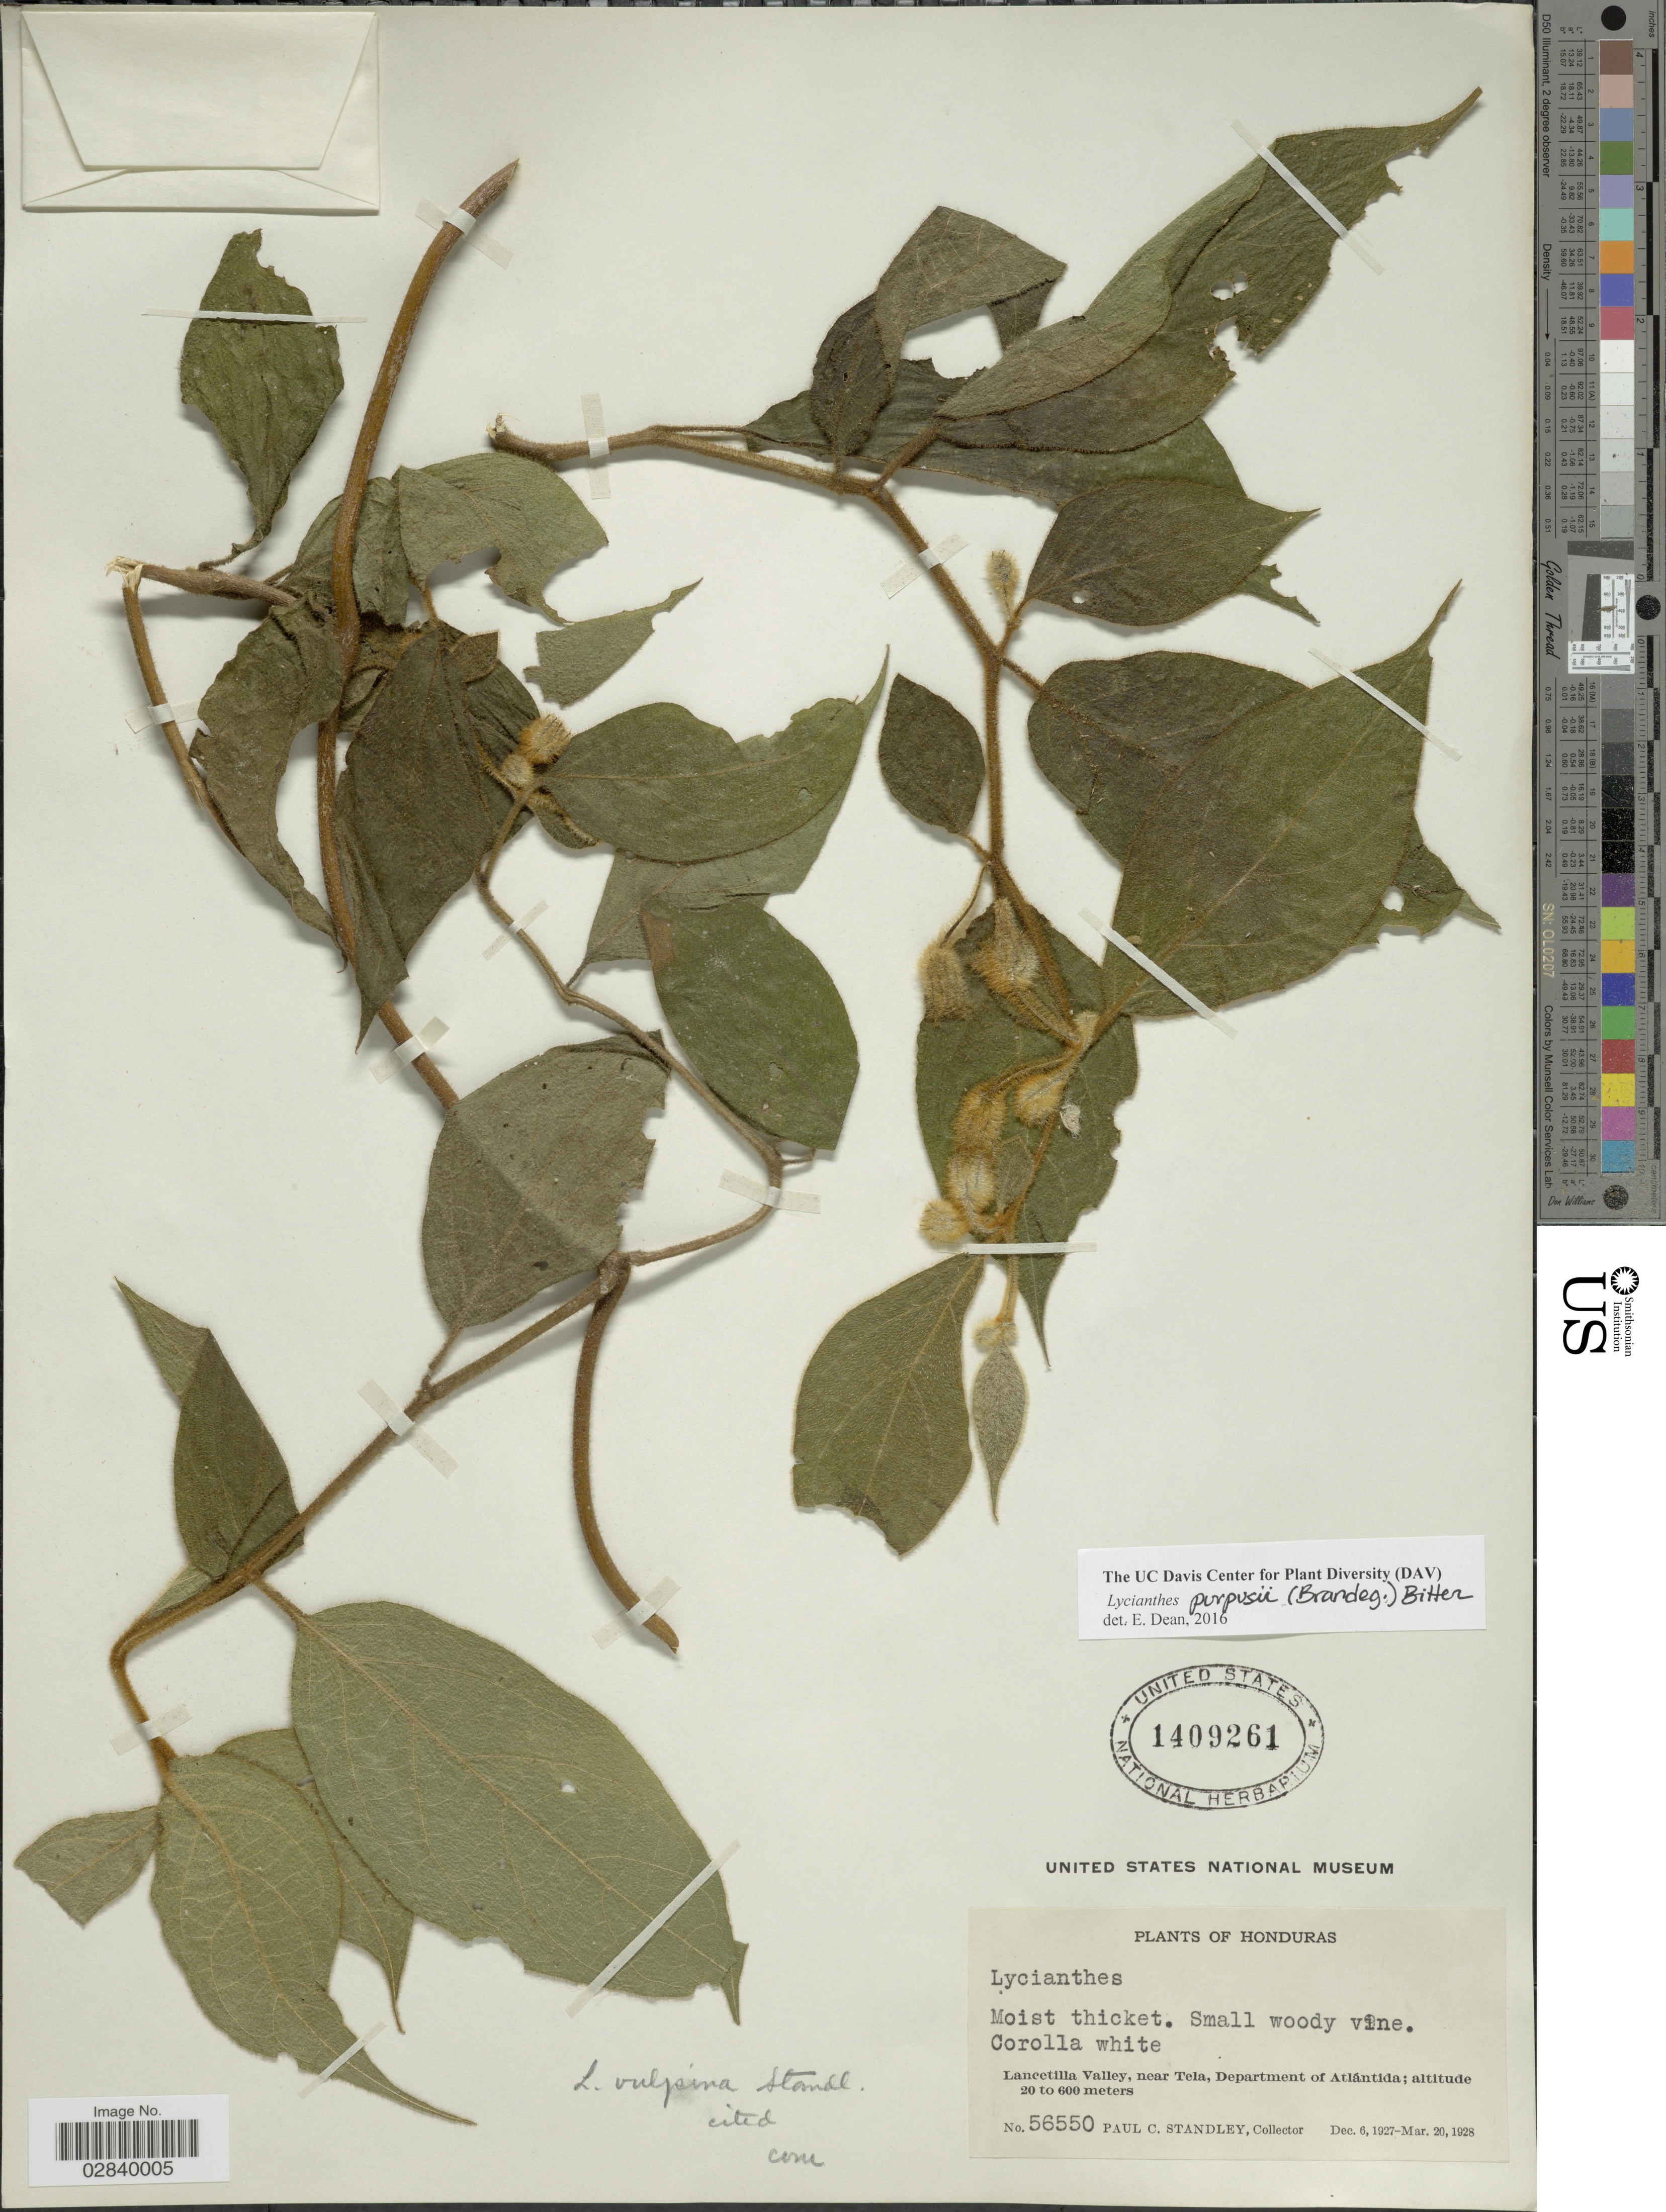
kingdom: Plantae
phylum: Tracheophyta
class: Magnoliopsida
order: Solanales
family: Solanaceae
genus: Lycianthes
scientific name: Lycianthes purpusii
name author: (Brandegee) Bitter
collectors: P. C. Standley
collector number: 56550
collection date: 1927-12-06/1928-03-20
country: Honduras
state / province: Atlántida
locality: Lancetilla Valley, near Tela, Department of Atlántida.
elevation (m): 20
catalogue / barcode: US 1409261